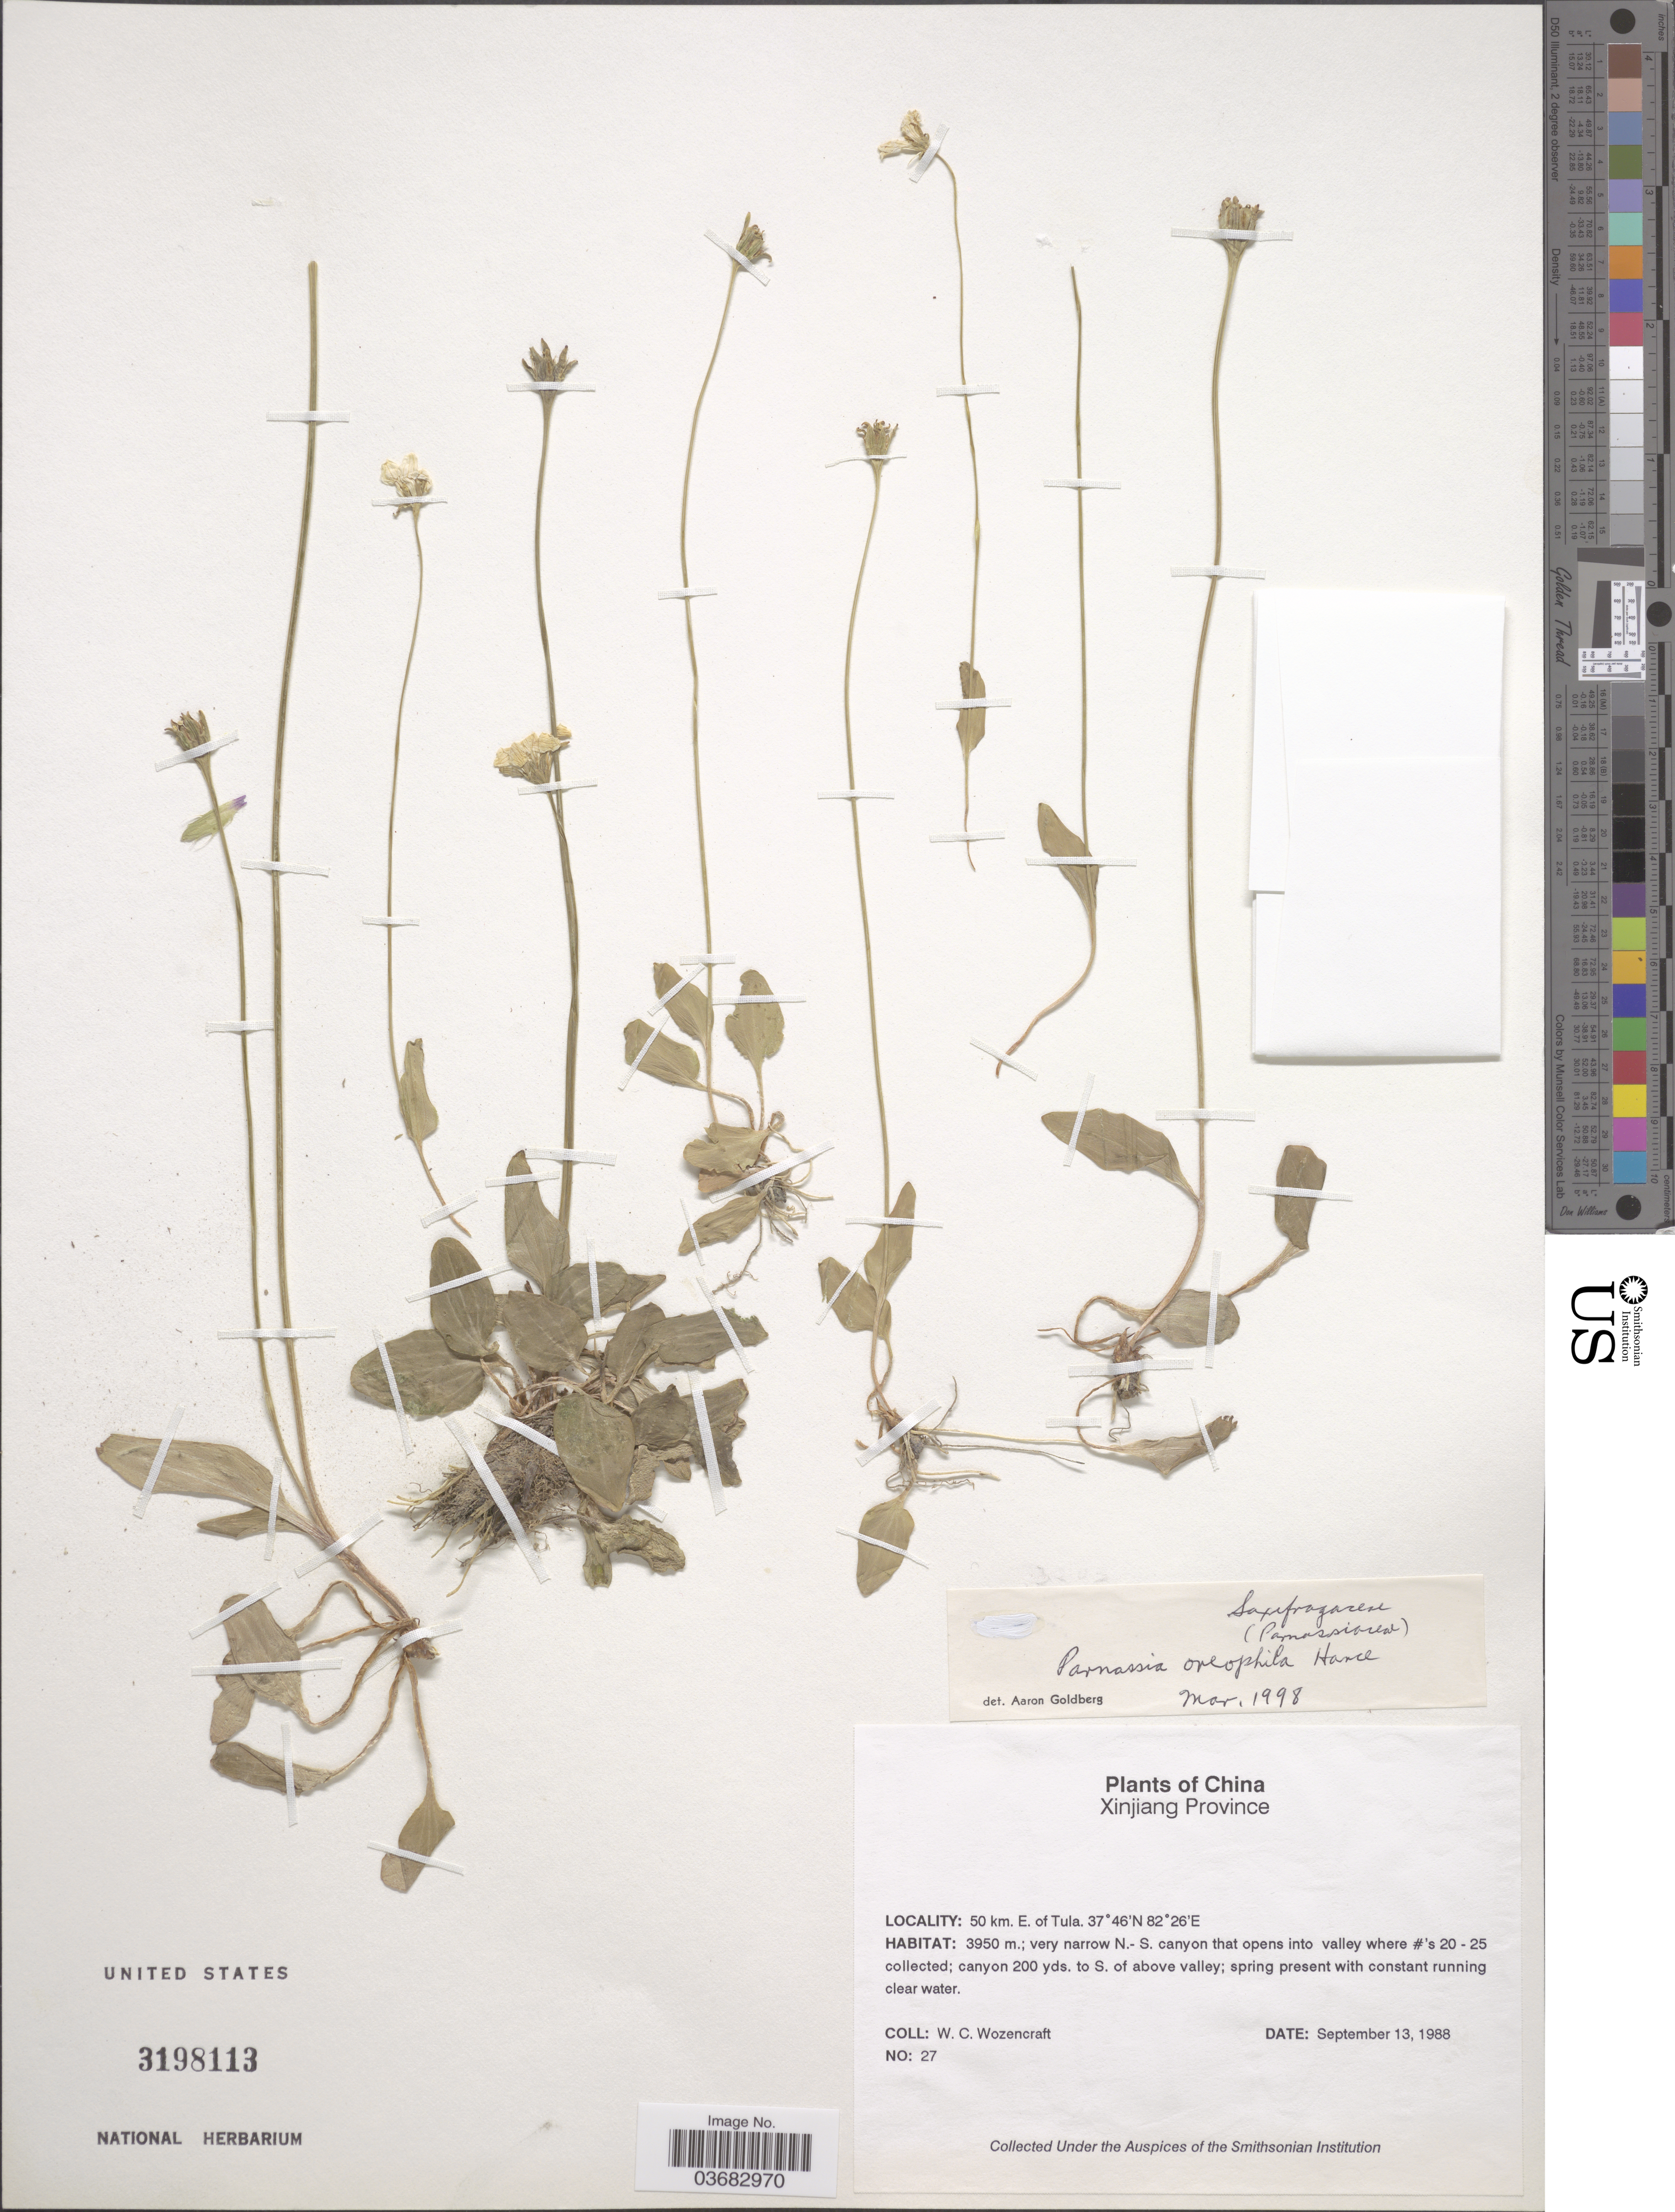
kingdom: Plantae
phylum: Tracheophyta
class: Magnoliopsida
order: Celastrales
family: Parnassiaceae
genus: Parnassia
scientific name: Parnassia oreophila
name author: Hance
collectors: W. Wozencraft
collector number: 27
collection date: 1988-09-13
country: China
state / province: Xinjiang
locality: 50 km. E. of Tula. Canyon 200 yds. to S. of above valley; spring present with constant running clear water.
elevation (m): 3950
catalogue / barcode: US 3198113